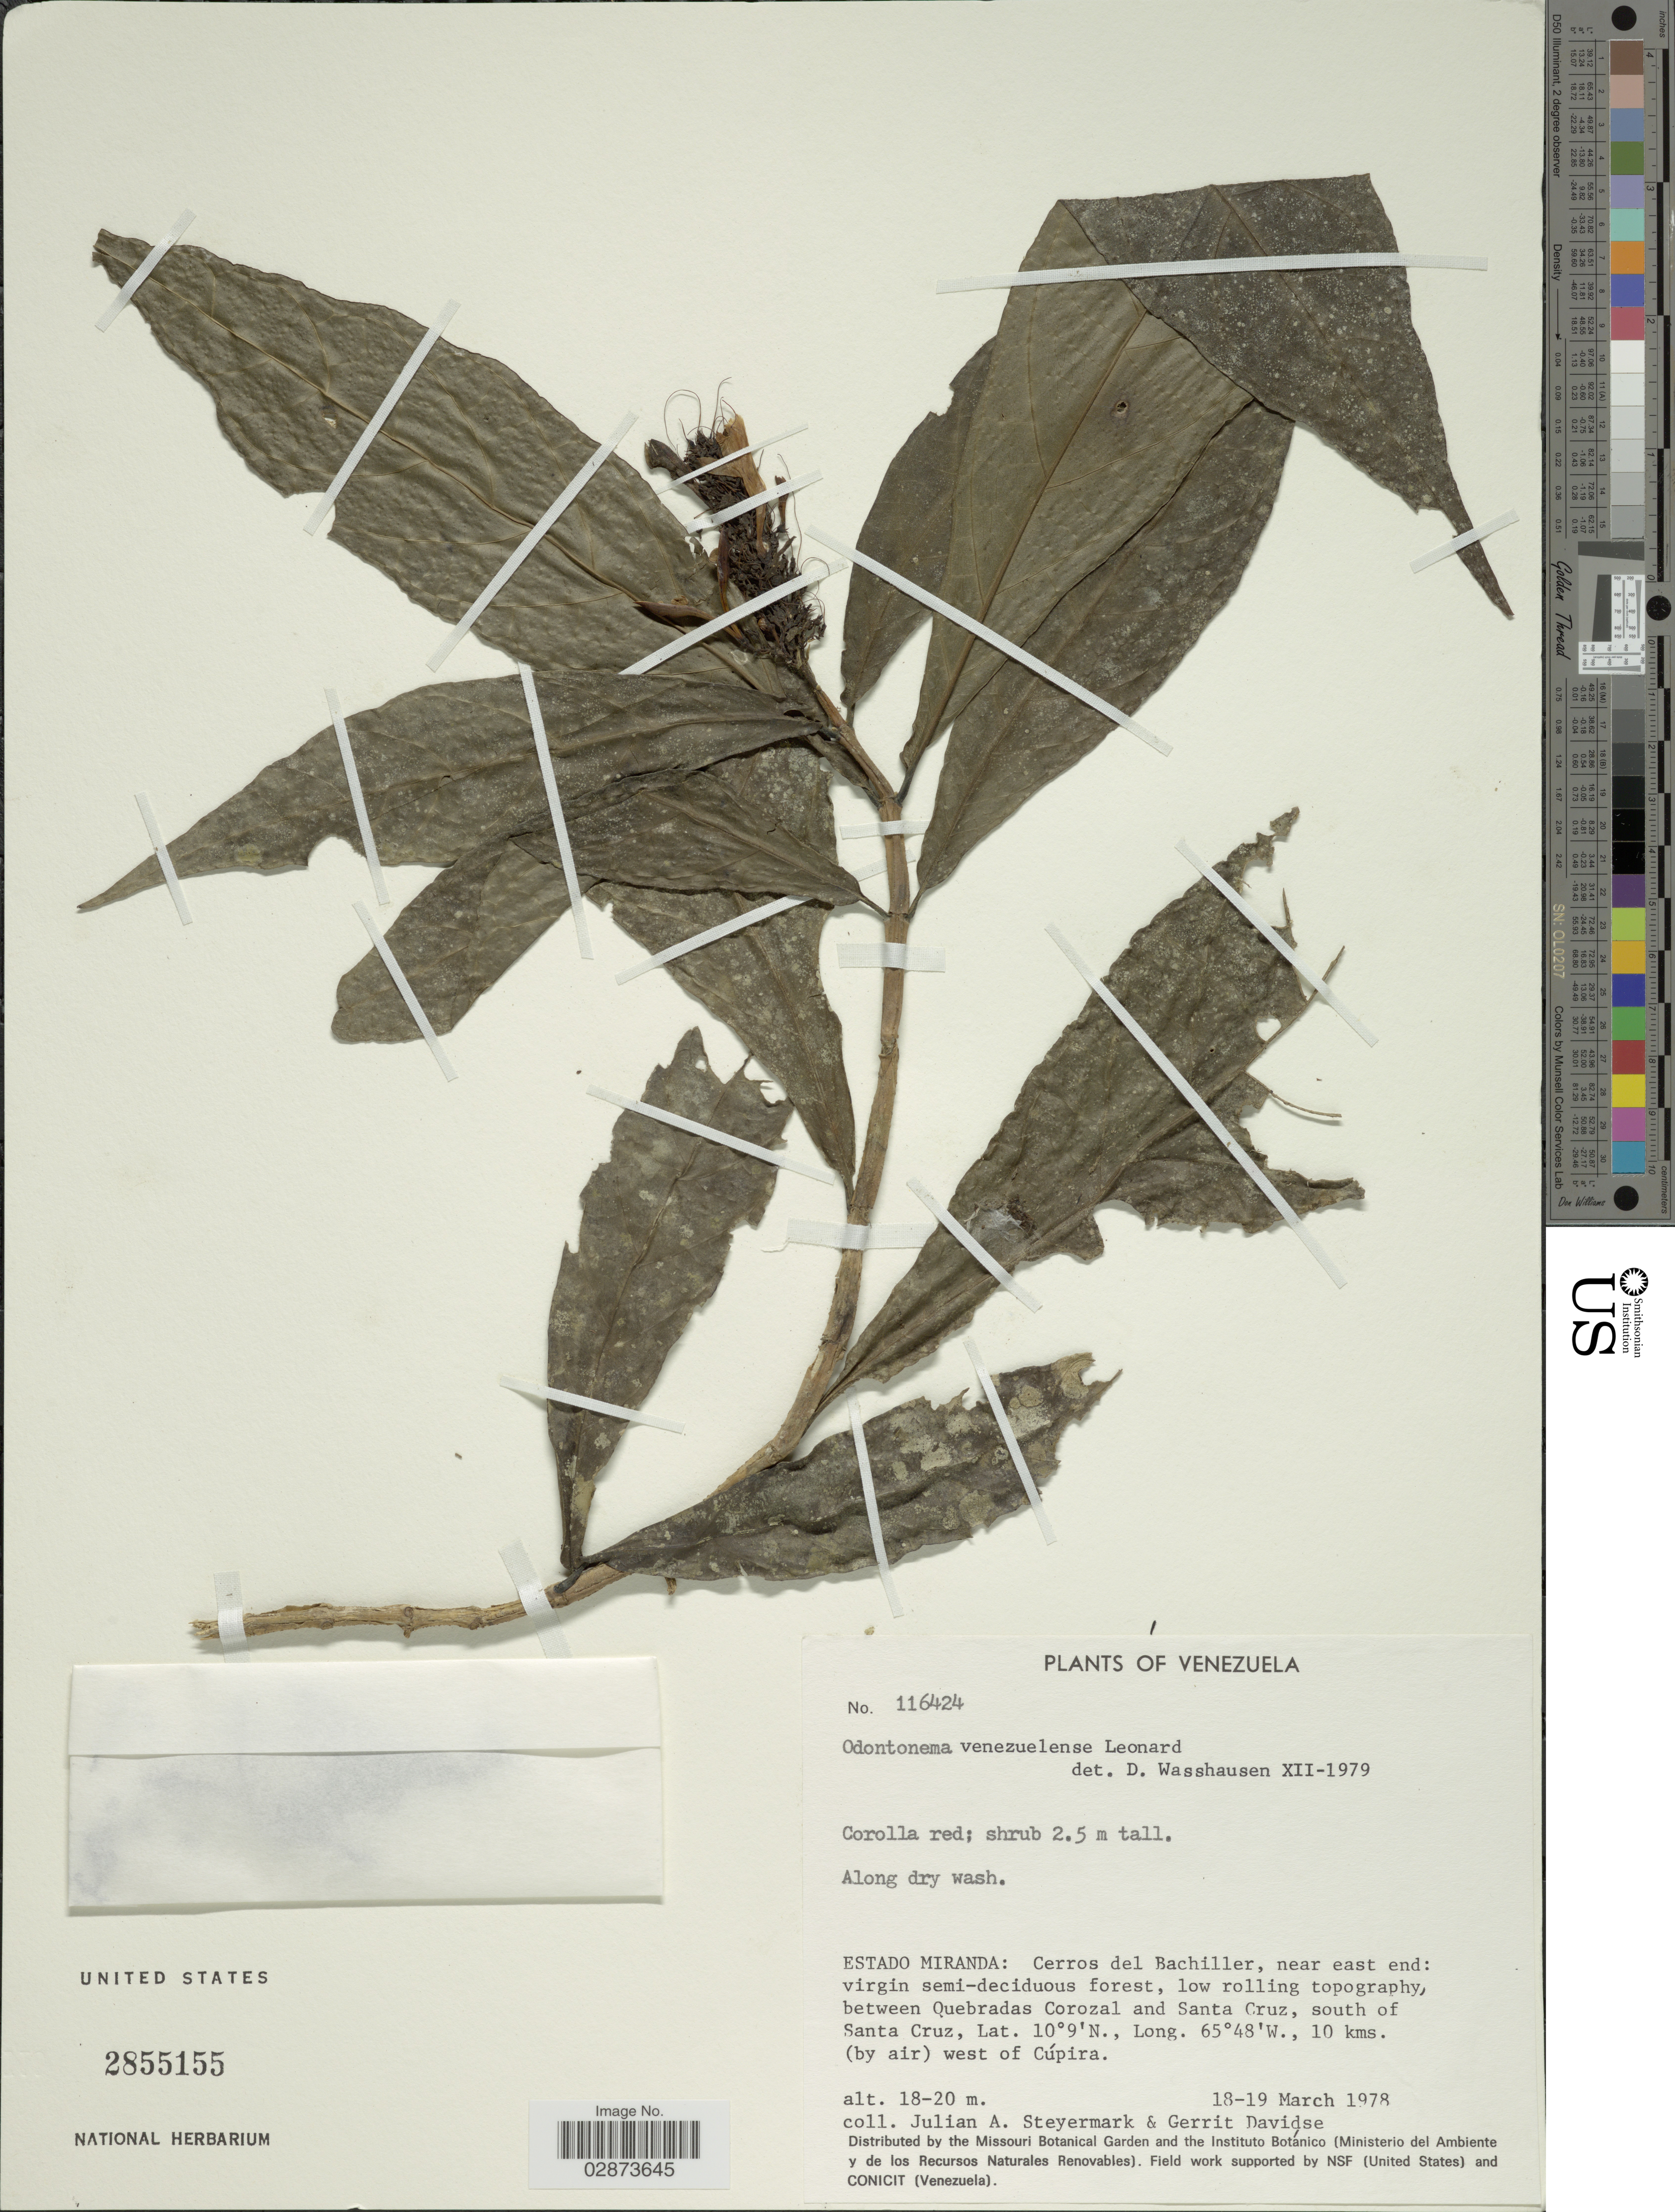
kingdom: Plantae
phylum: Tracheophyta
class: Magnoliopsida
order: Lamiales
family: Acanthaceae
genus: Odontonema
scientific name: Odontonema bracteolatum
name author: (Jacq.) Kuntze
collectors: J. Steyermark & G. Davidse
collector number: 116424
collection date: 1978-03-18/1978-03-19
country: Venezuela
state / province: Miranda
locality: Estado Miranda: Cerros del Bachiller, near east end: virgin semi-deciduous forest, low rolling topography, between Quebradas Corozal and Santa Cruz, south of Santa Cruz, 10 kms. (by air) west of Cúpira.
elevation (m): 18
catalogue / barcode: US 2855155